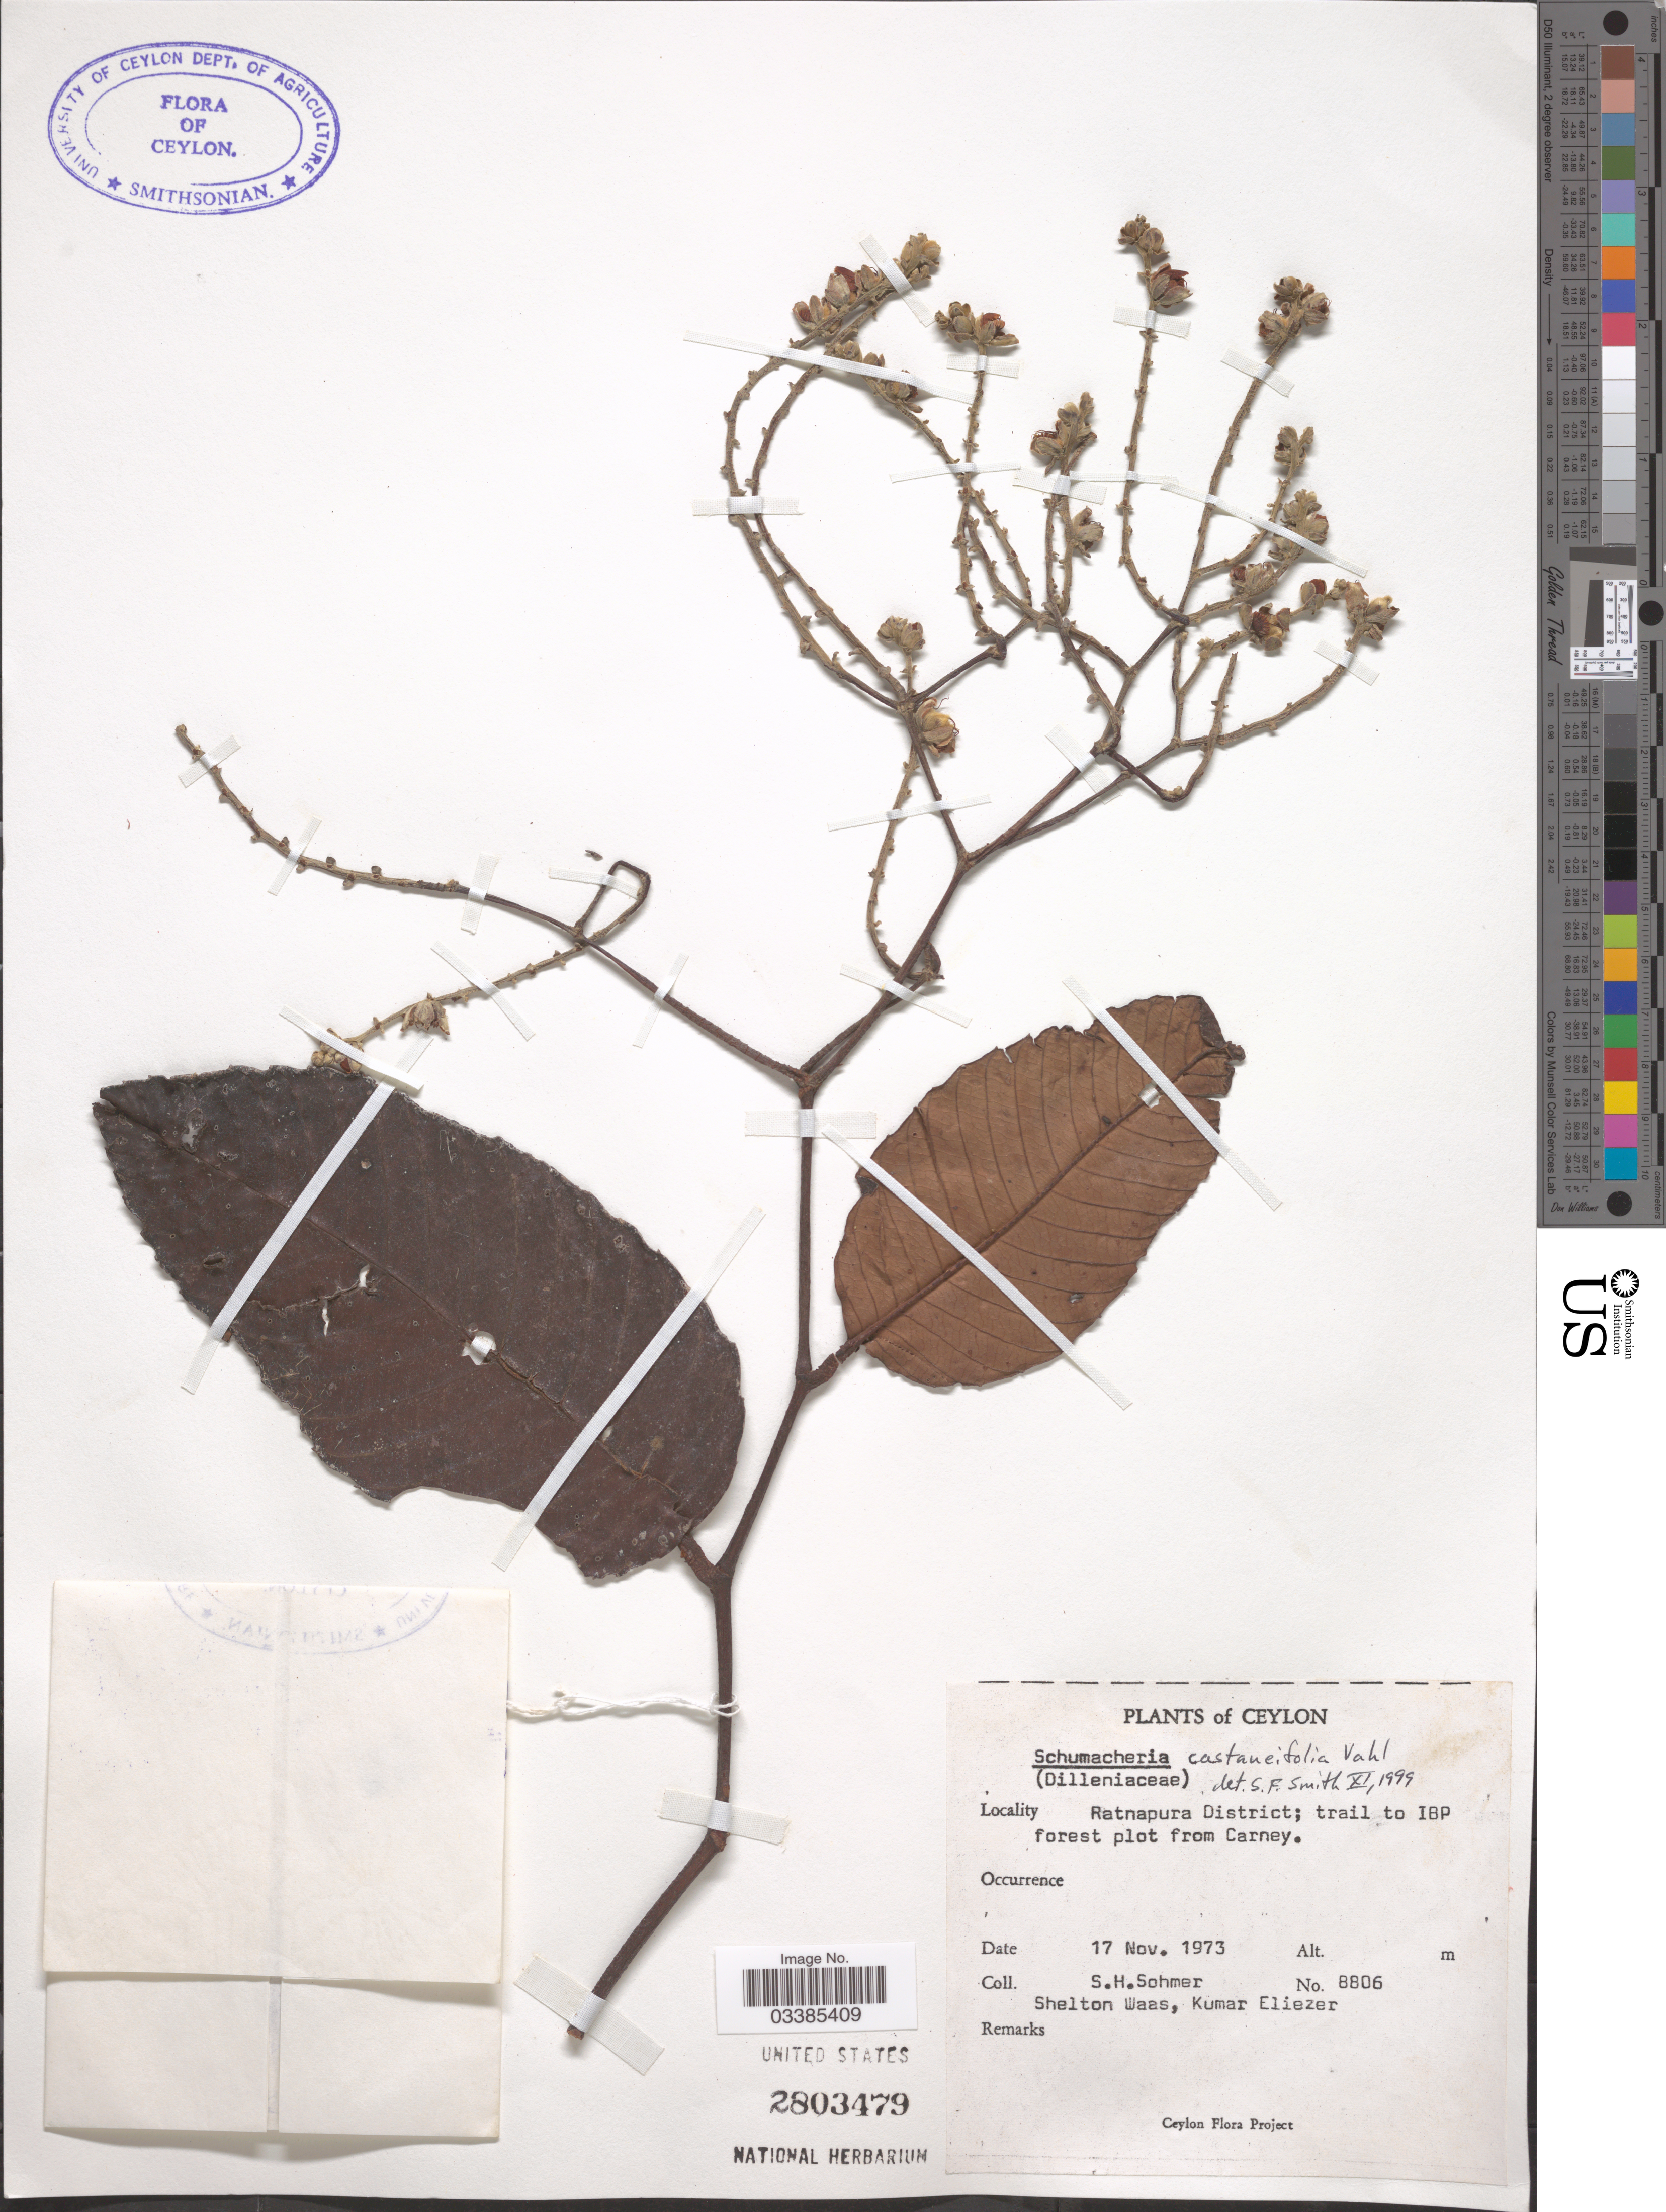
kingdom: Plantae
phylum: Tracheophyta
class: Magnoliopsida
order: Dilleniales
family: Dilleniaceae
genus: Schumacheria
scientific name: Schumacheria castaneifolia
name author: Vahl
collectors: S. H. Sohmer, S. Waas & K. Eliezer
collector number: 8806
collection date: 1973-11-17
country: Sri Lanka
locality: Ceylon. Ratnapura District; trail to IBP forest plot from Carney.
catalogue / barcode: US 2803479